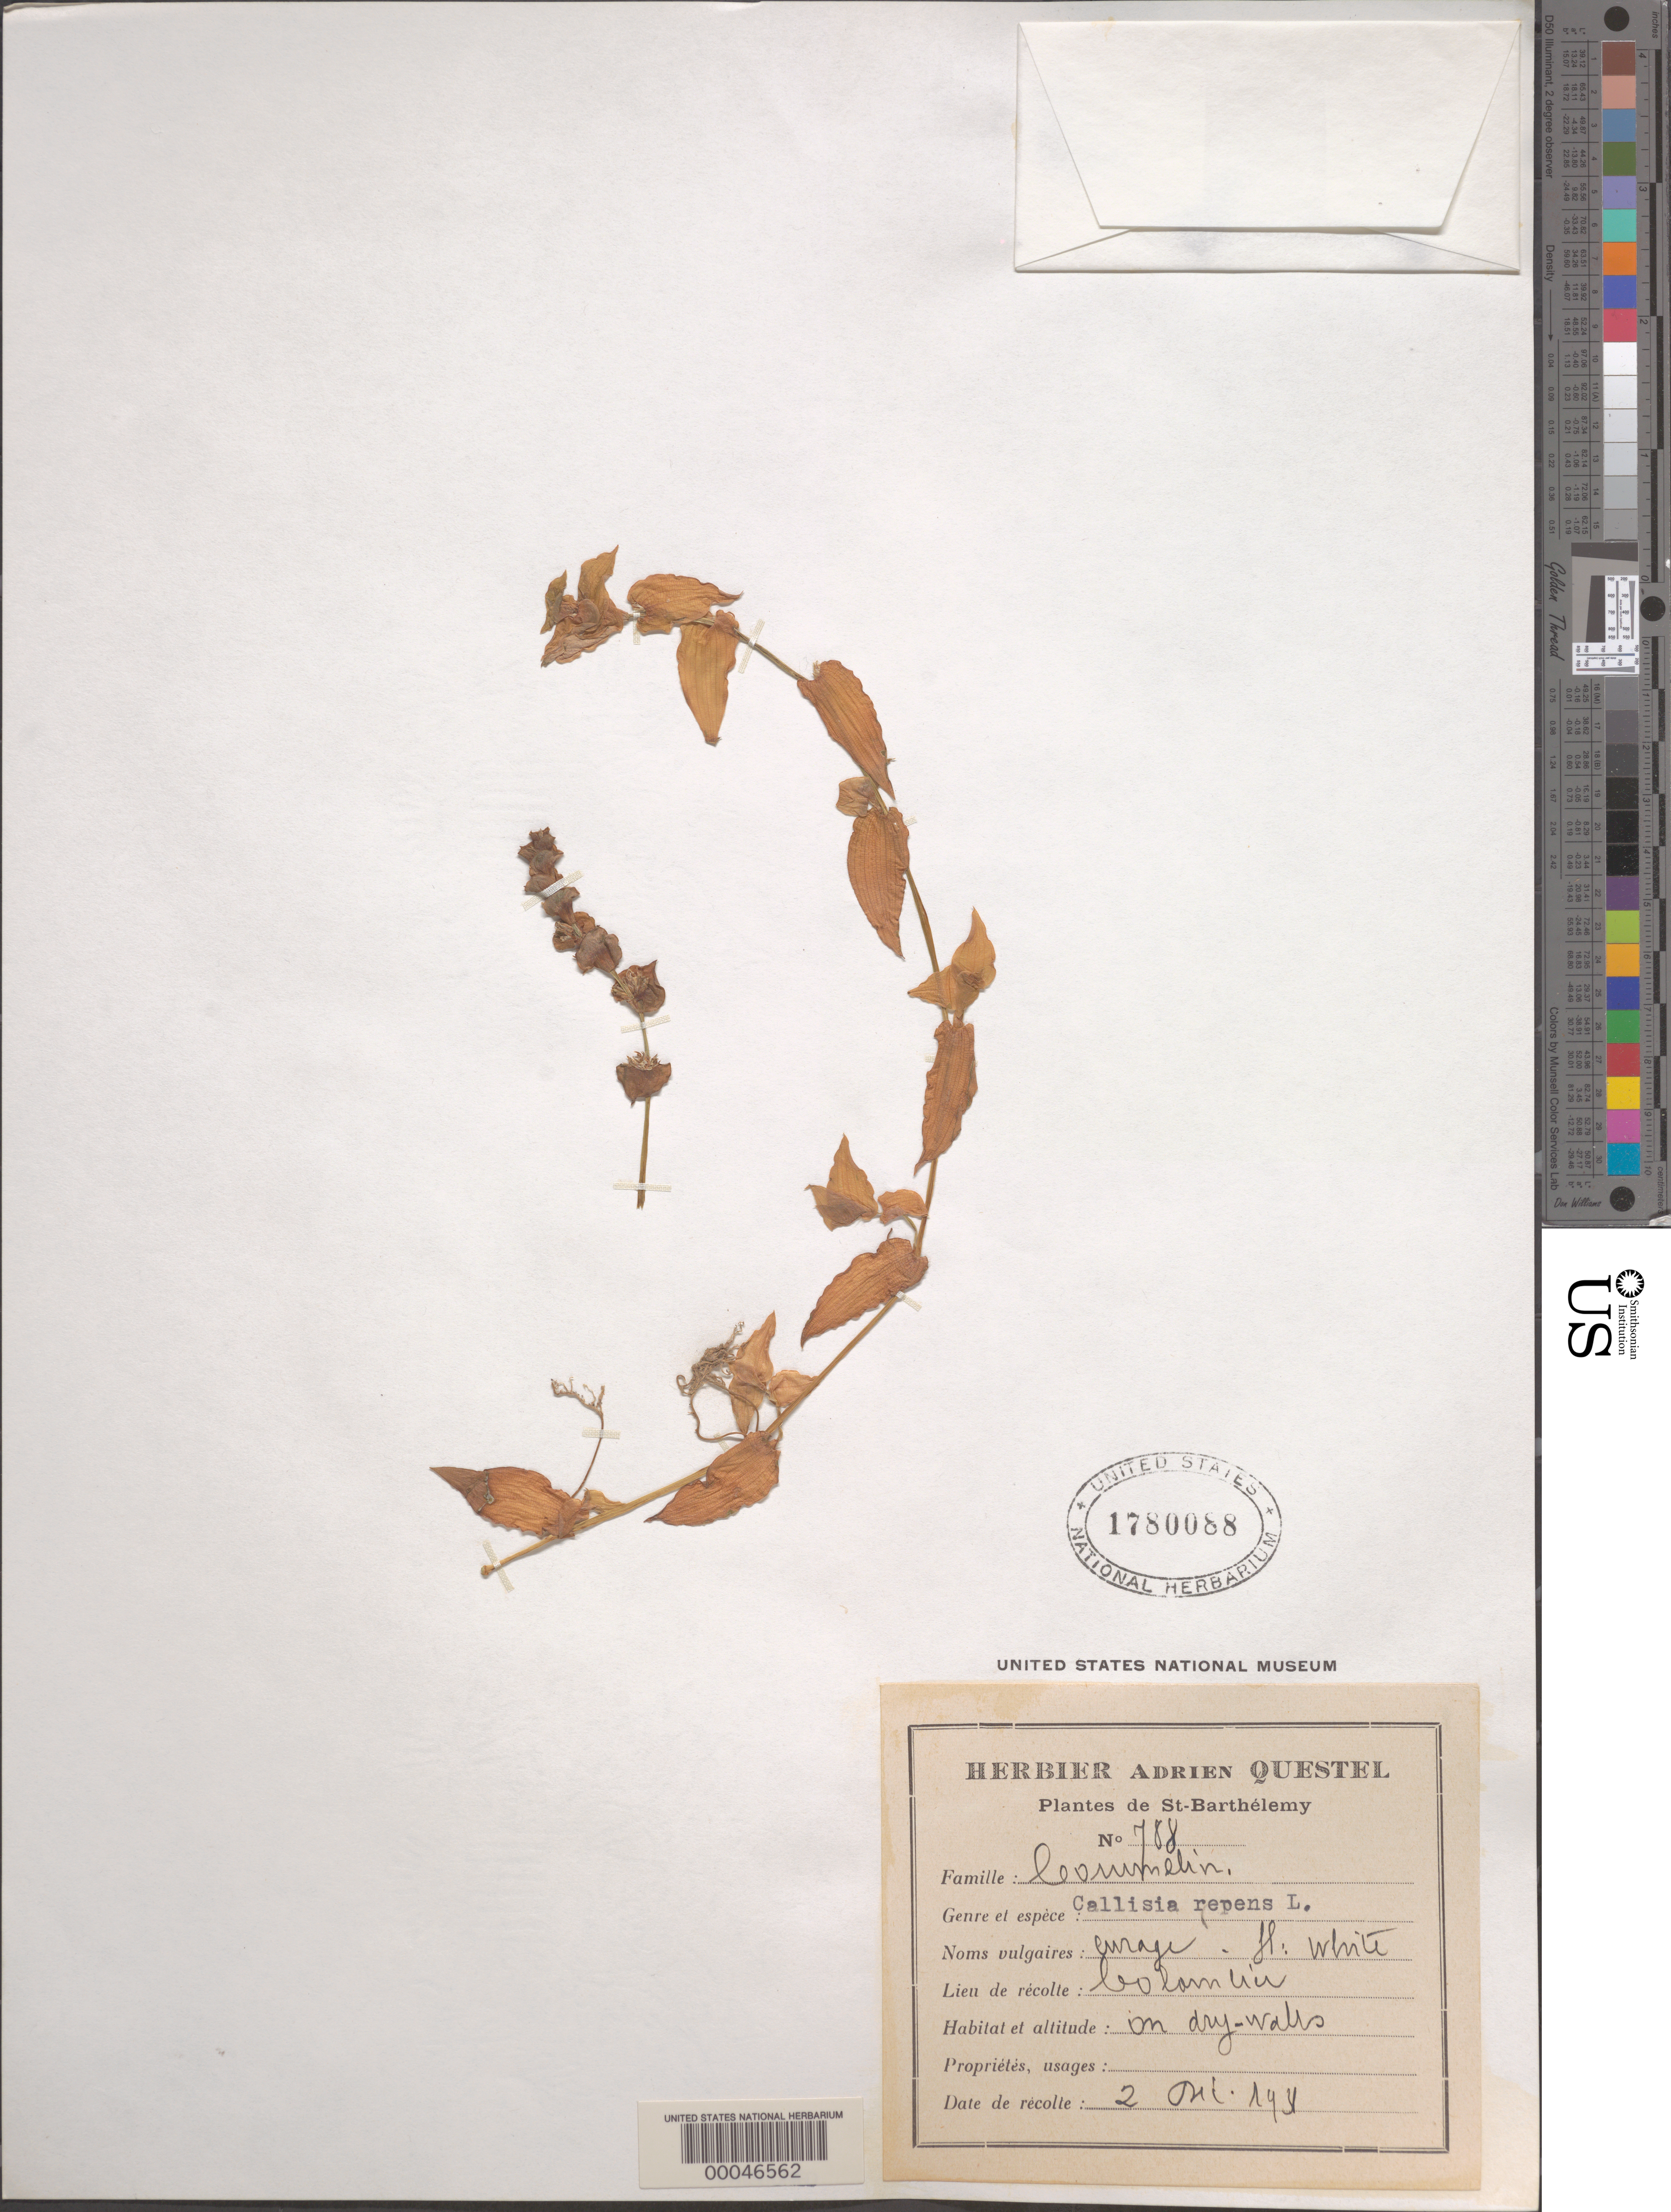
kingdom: Plantae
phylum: Tracheophyta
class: Liliopsida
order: Commelinales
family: Commelinaceae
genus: Callisia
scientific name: Callisia repens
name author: (Jacq.) L.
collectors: A. Questel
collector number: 788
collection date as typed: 02 May 1931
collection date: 1931-05-02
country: Saint Barthélemy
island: St. Barthélemy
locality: Bolameier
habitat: Dry walls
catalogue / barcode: US 1780088